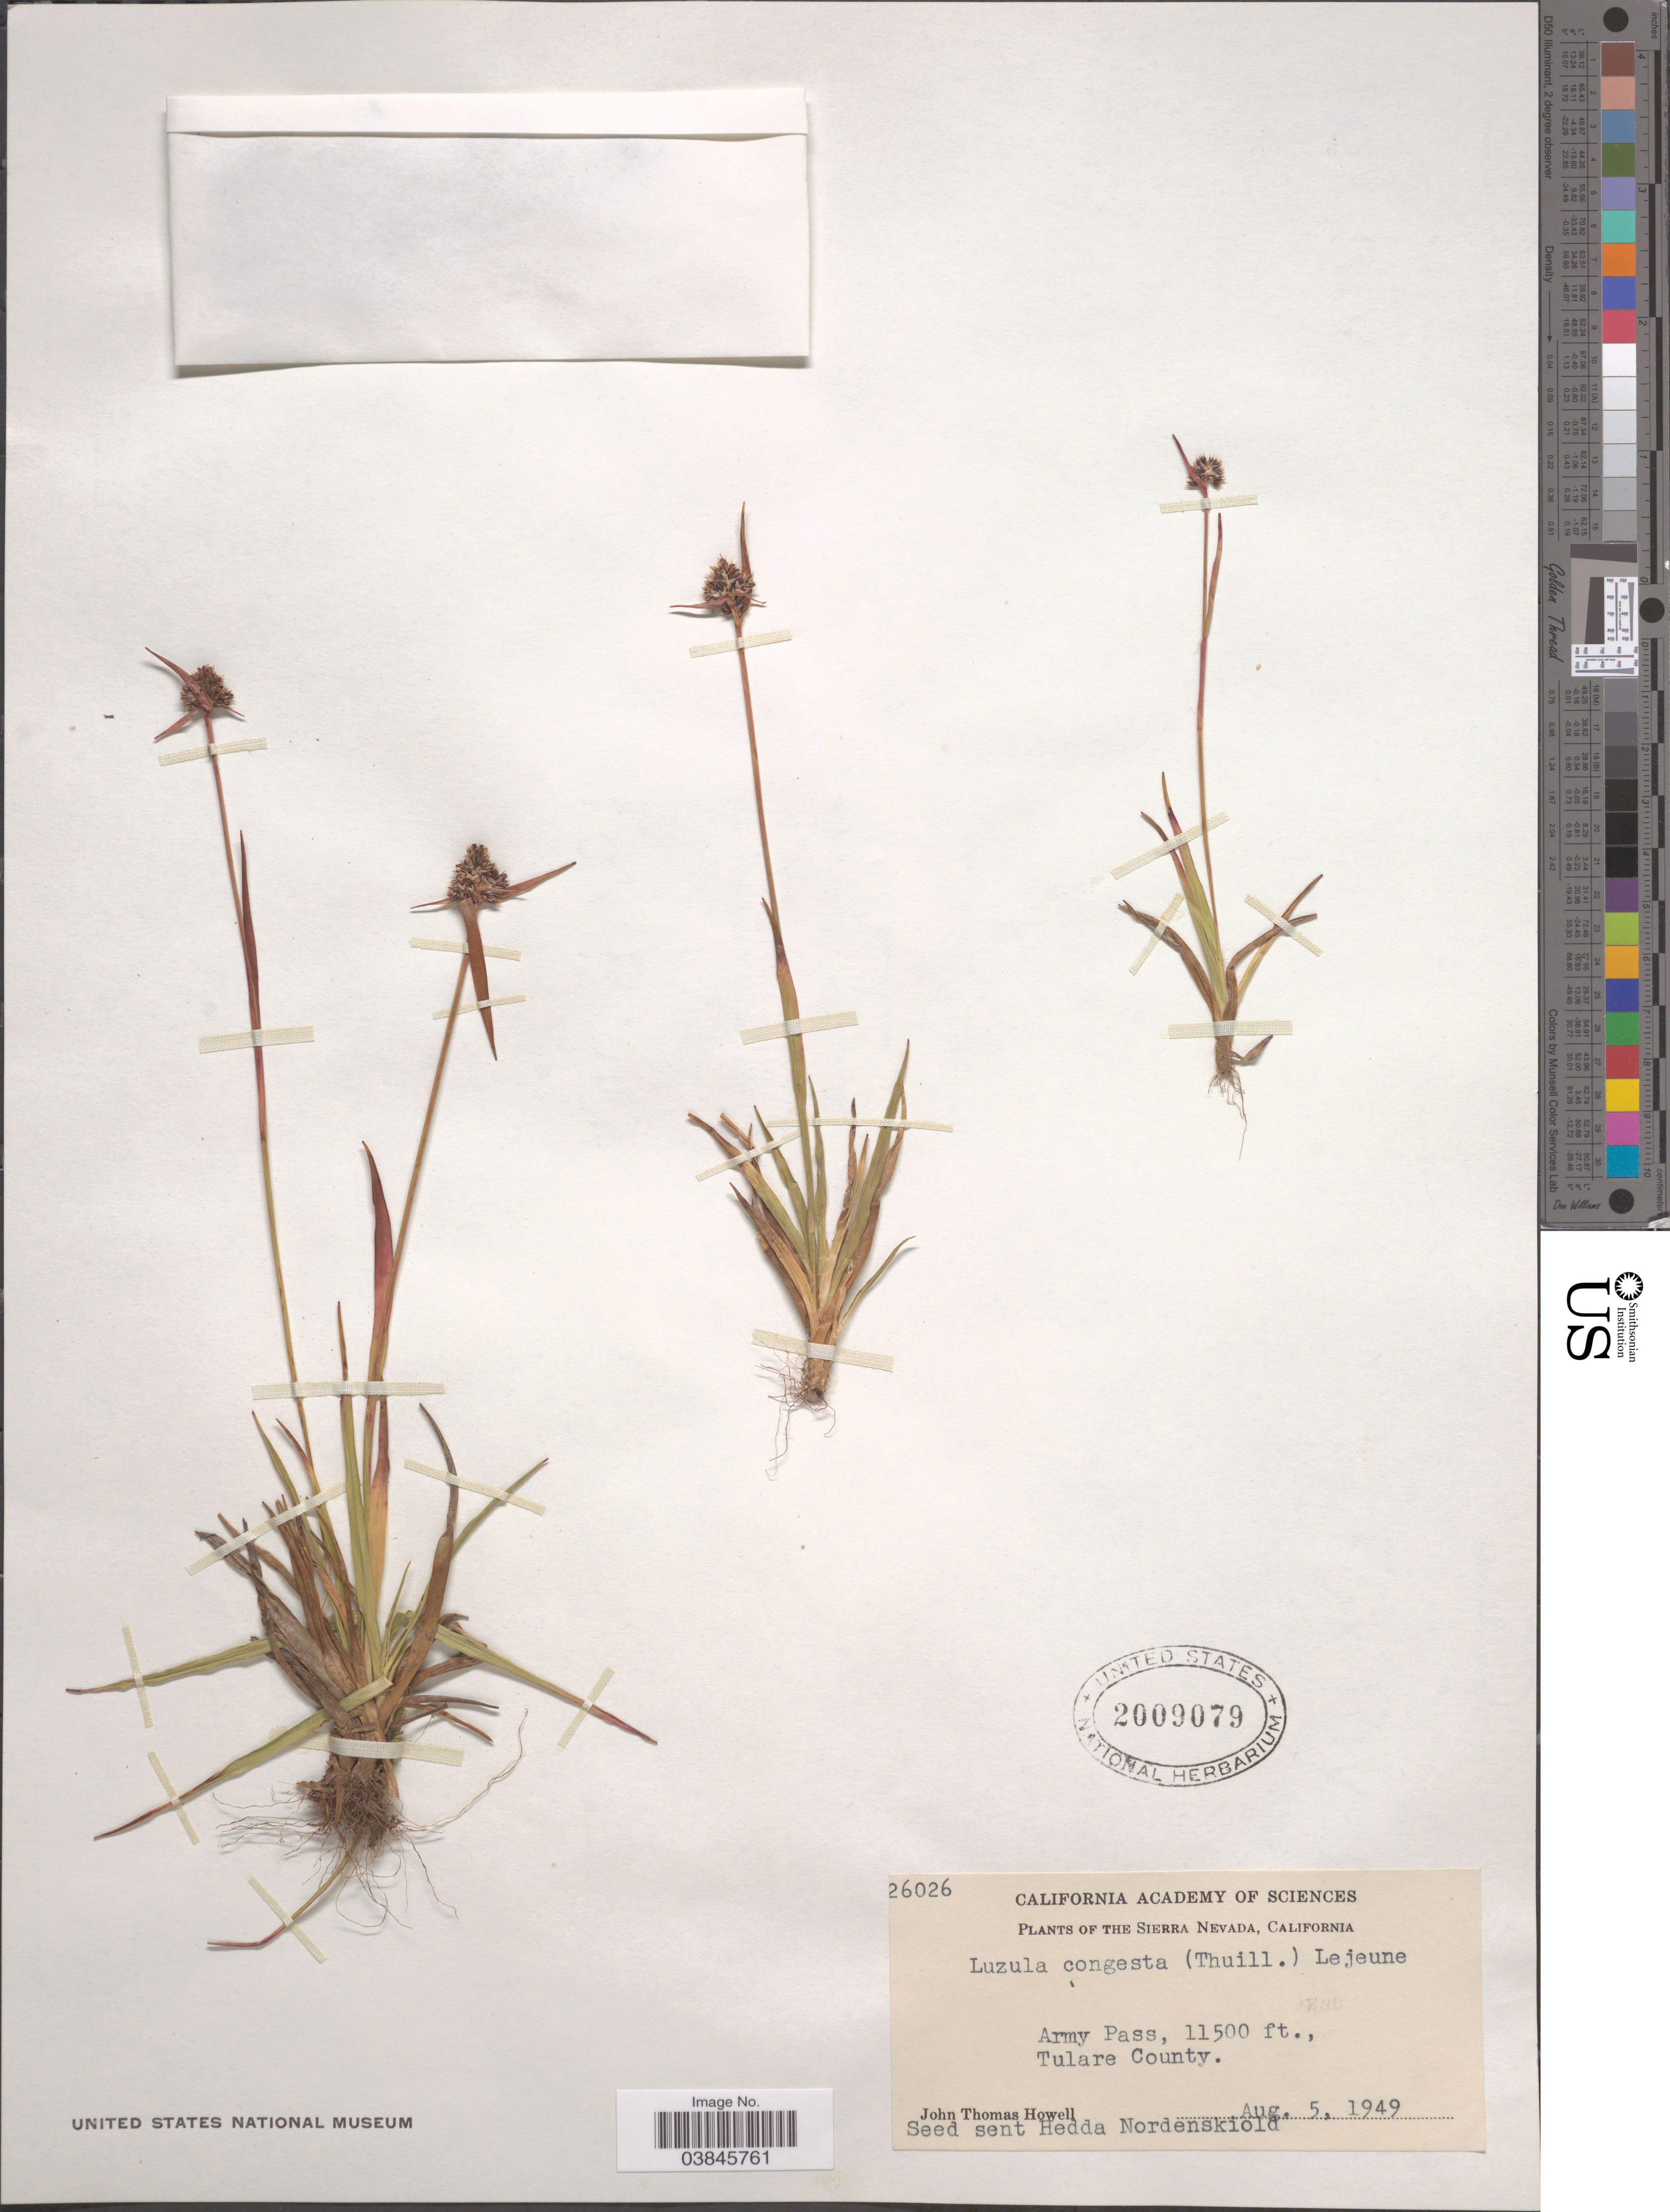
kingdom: Plantae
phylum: Tracheophyta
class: Liliopsida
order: Poales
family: Juncaceae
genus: Luzula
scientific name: Luzula congesta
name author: (Thuill.) Lej.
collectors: J. T. Howell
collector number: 26026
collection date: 1949-08-05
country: United States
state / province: California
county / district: Tulare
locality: The Sierra Nevada. Army Pass, Tulare County.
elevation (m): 3505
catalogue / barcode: US 2009079